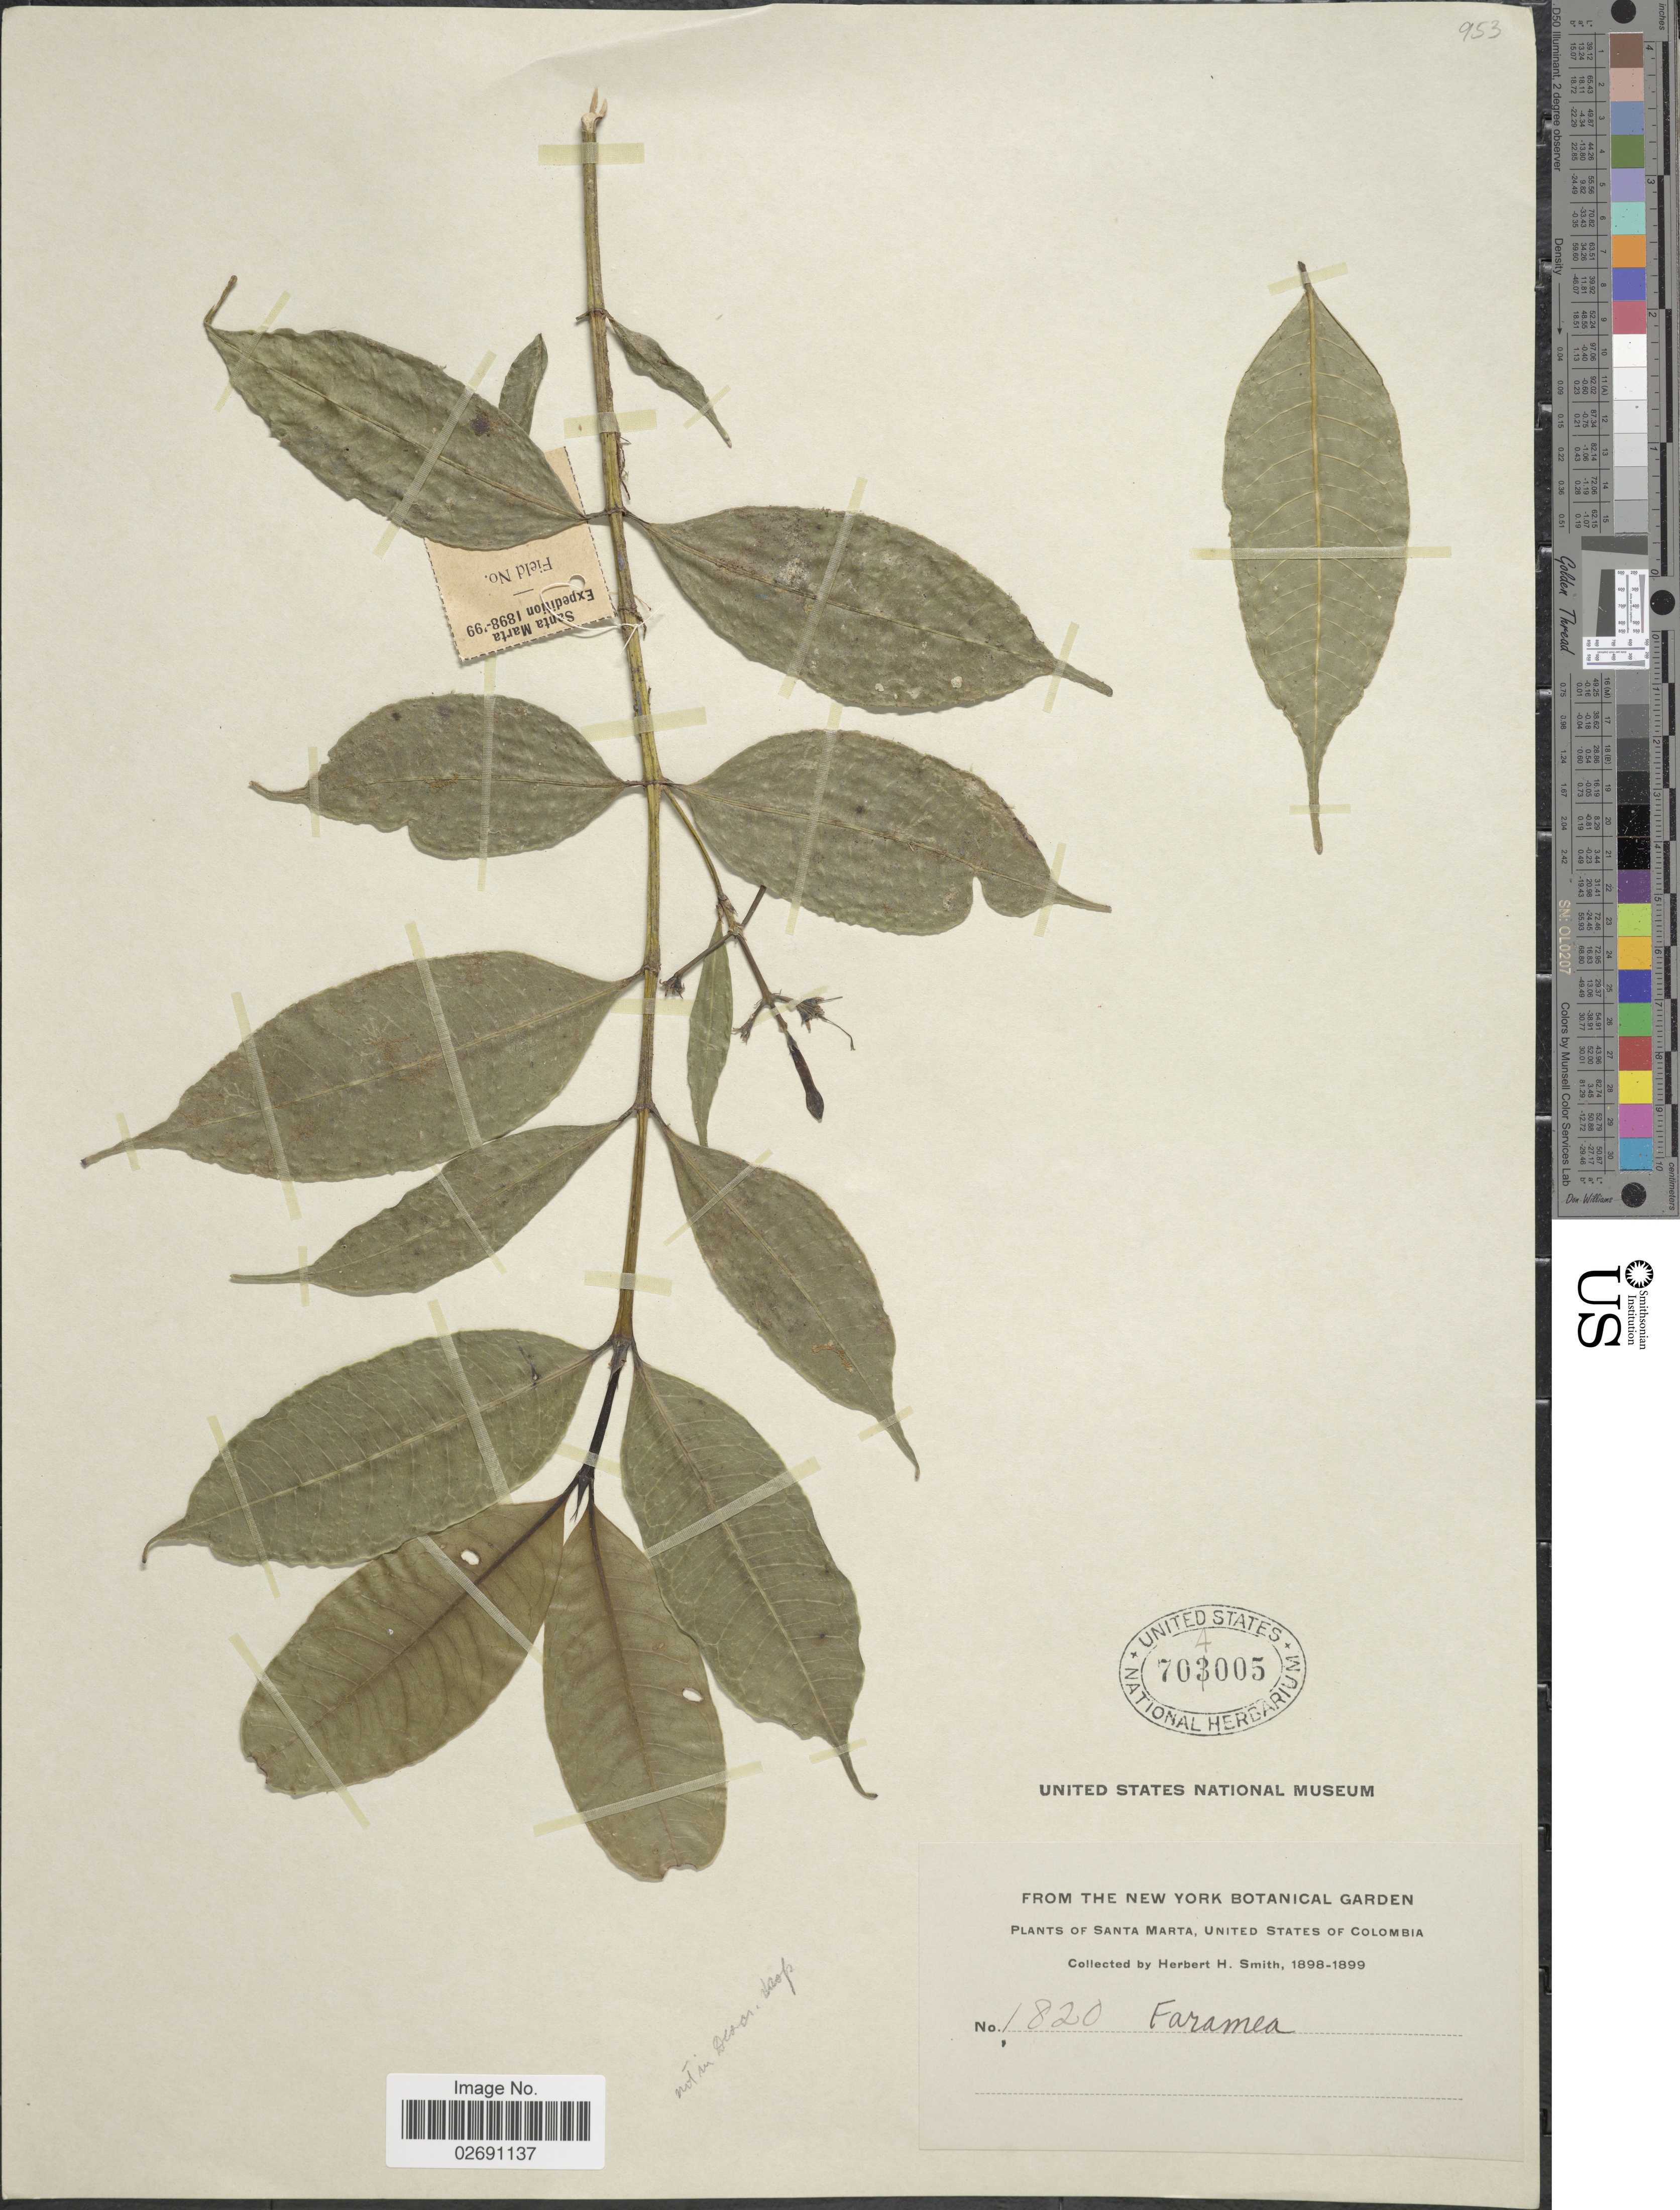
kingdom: Plantae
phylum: Tracheophyta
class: Magnoliopsida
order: Gentianales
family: Rubiaceae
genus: Faramea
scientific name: Faramea sp.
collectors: Herbert H. Smith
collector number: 1820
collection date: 1898/1899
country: Colombia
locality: Santa Marta, United States of Colombia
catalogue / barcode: US 704005